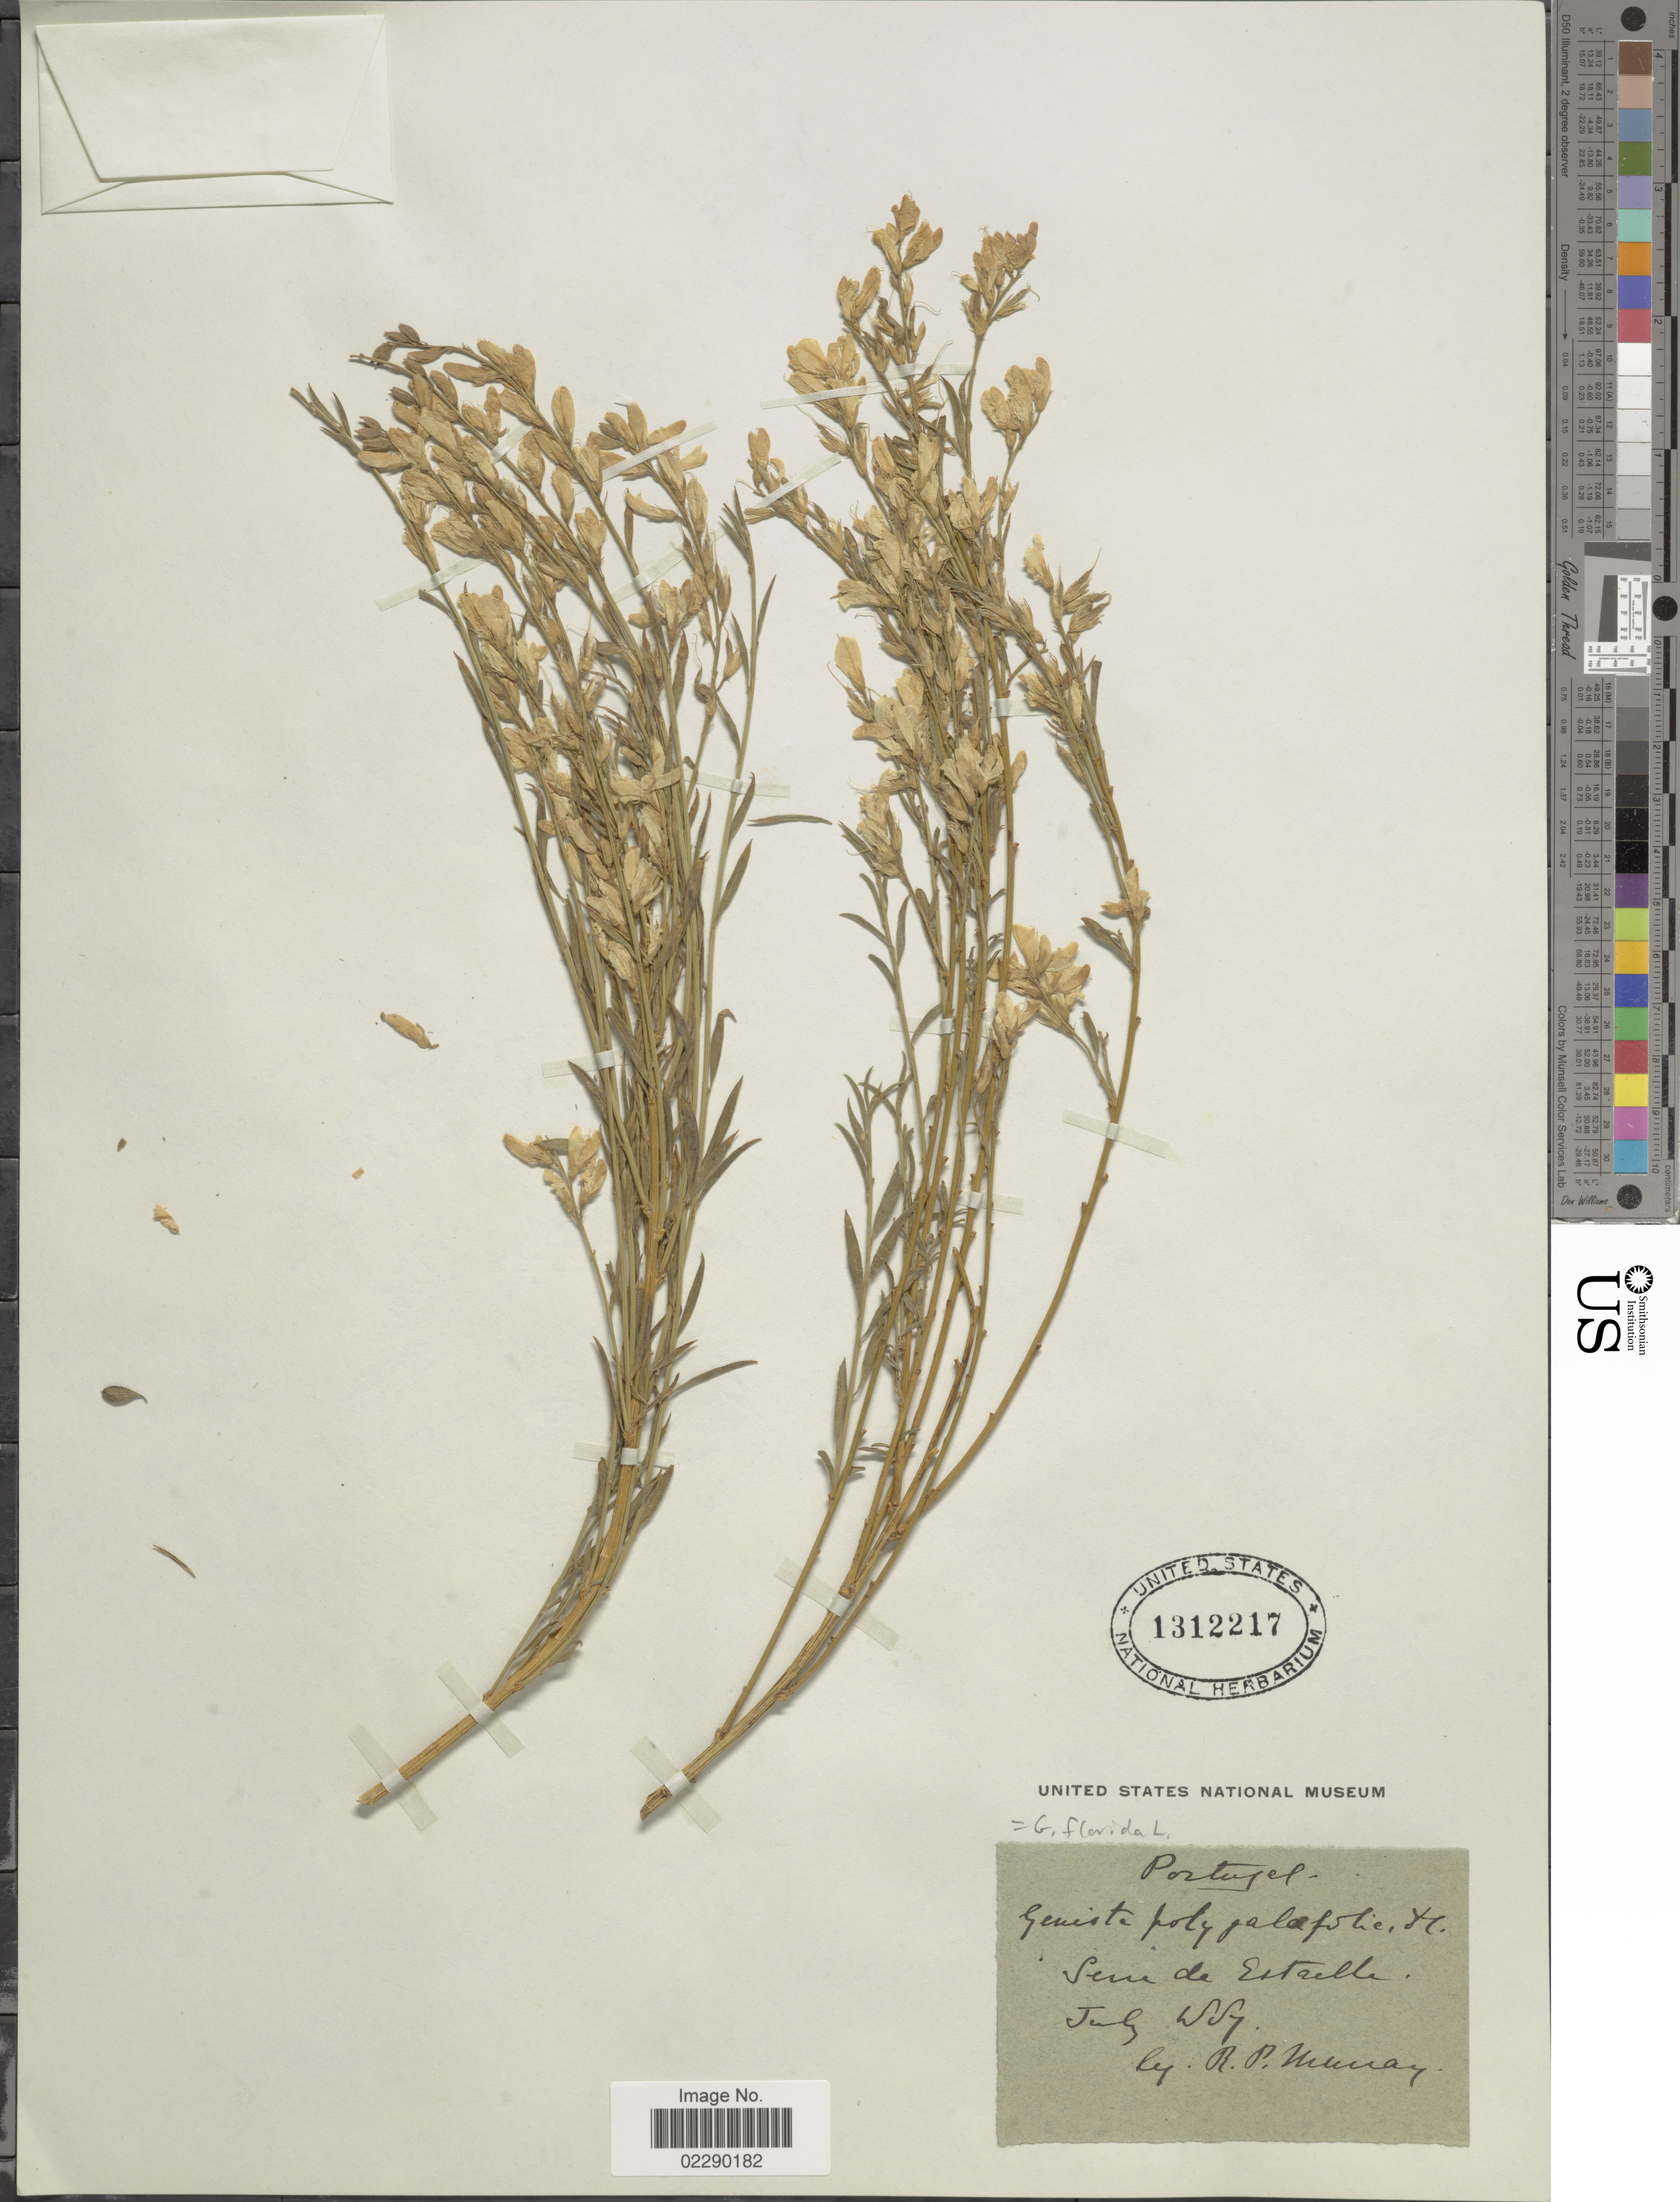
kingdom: Plantae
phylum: Tracheophyta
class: Magnoliopsida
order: Fabales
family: Fabaceae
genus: Genista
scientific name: Genista florida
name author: L.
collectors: R. P. Murray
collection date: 1957-07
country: Portugal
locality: Sierra de Estrella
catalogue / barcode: US 1312217